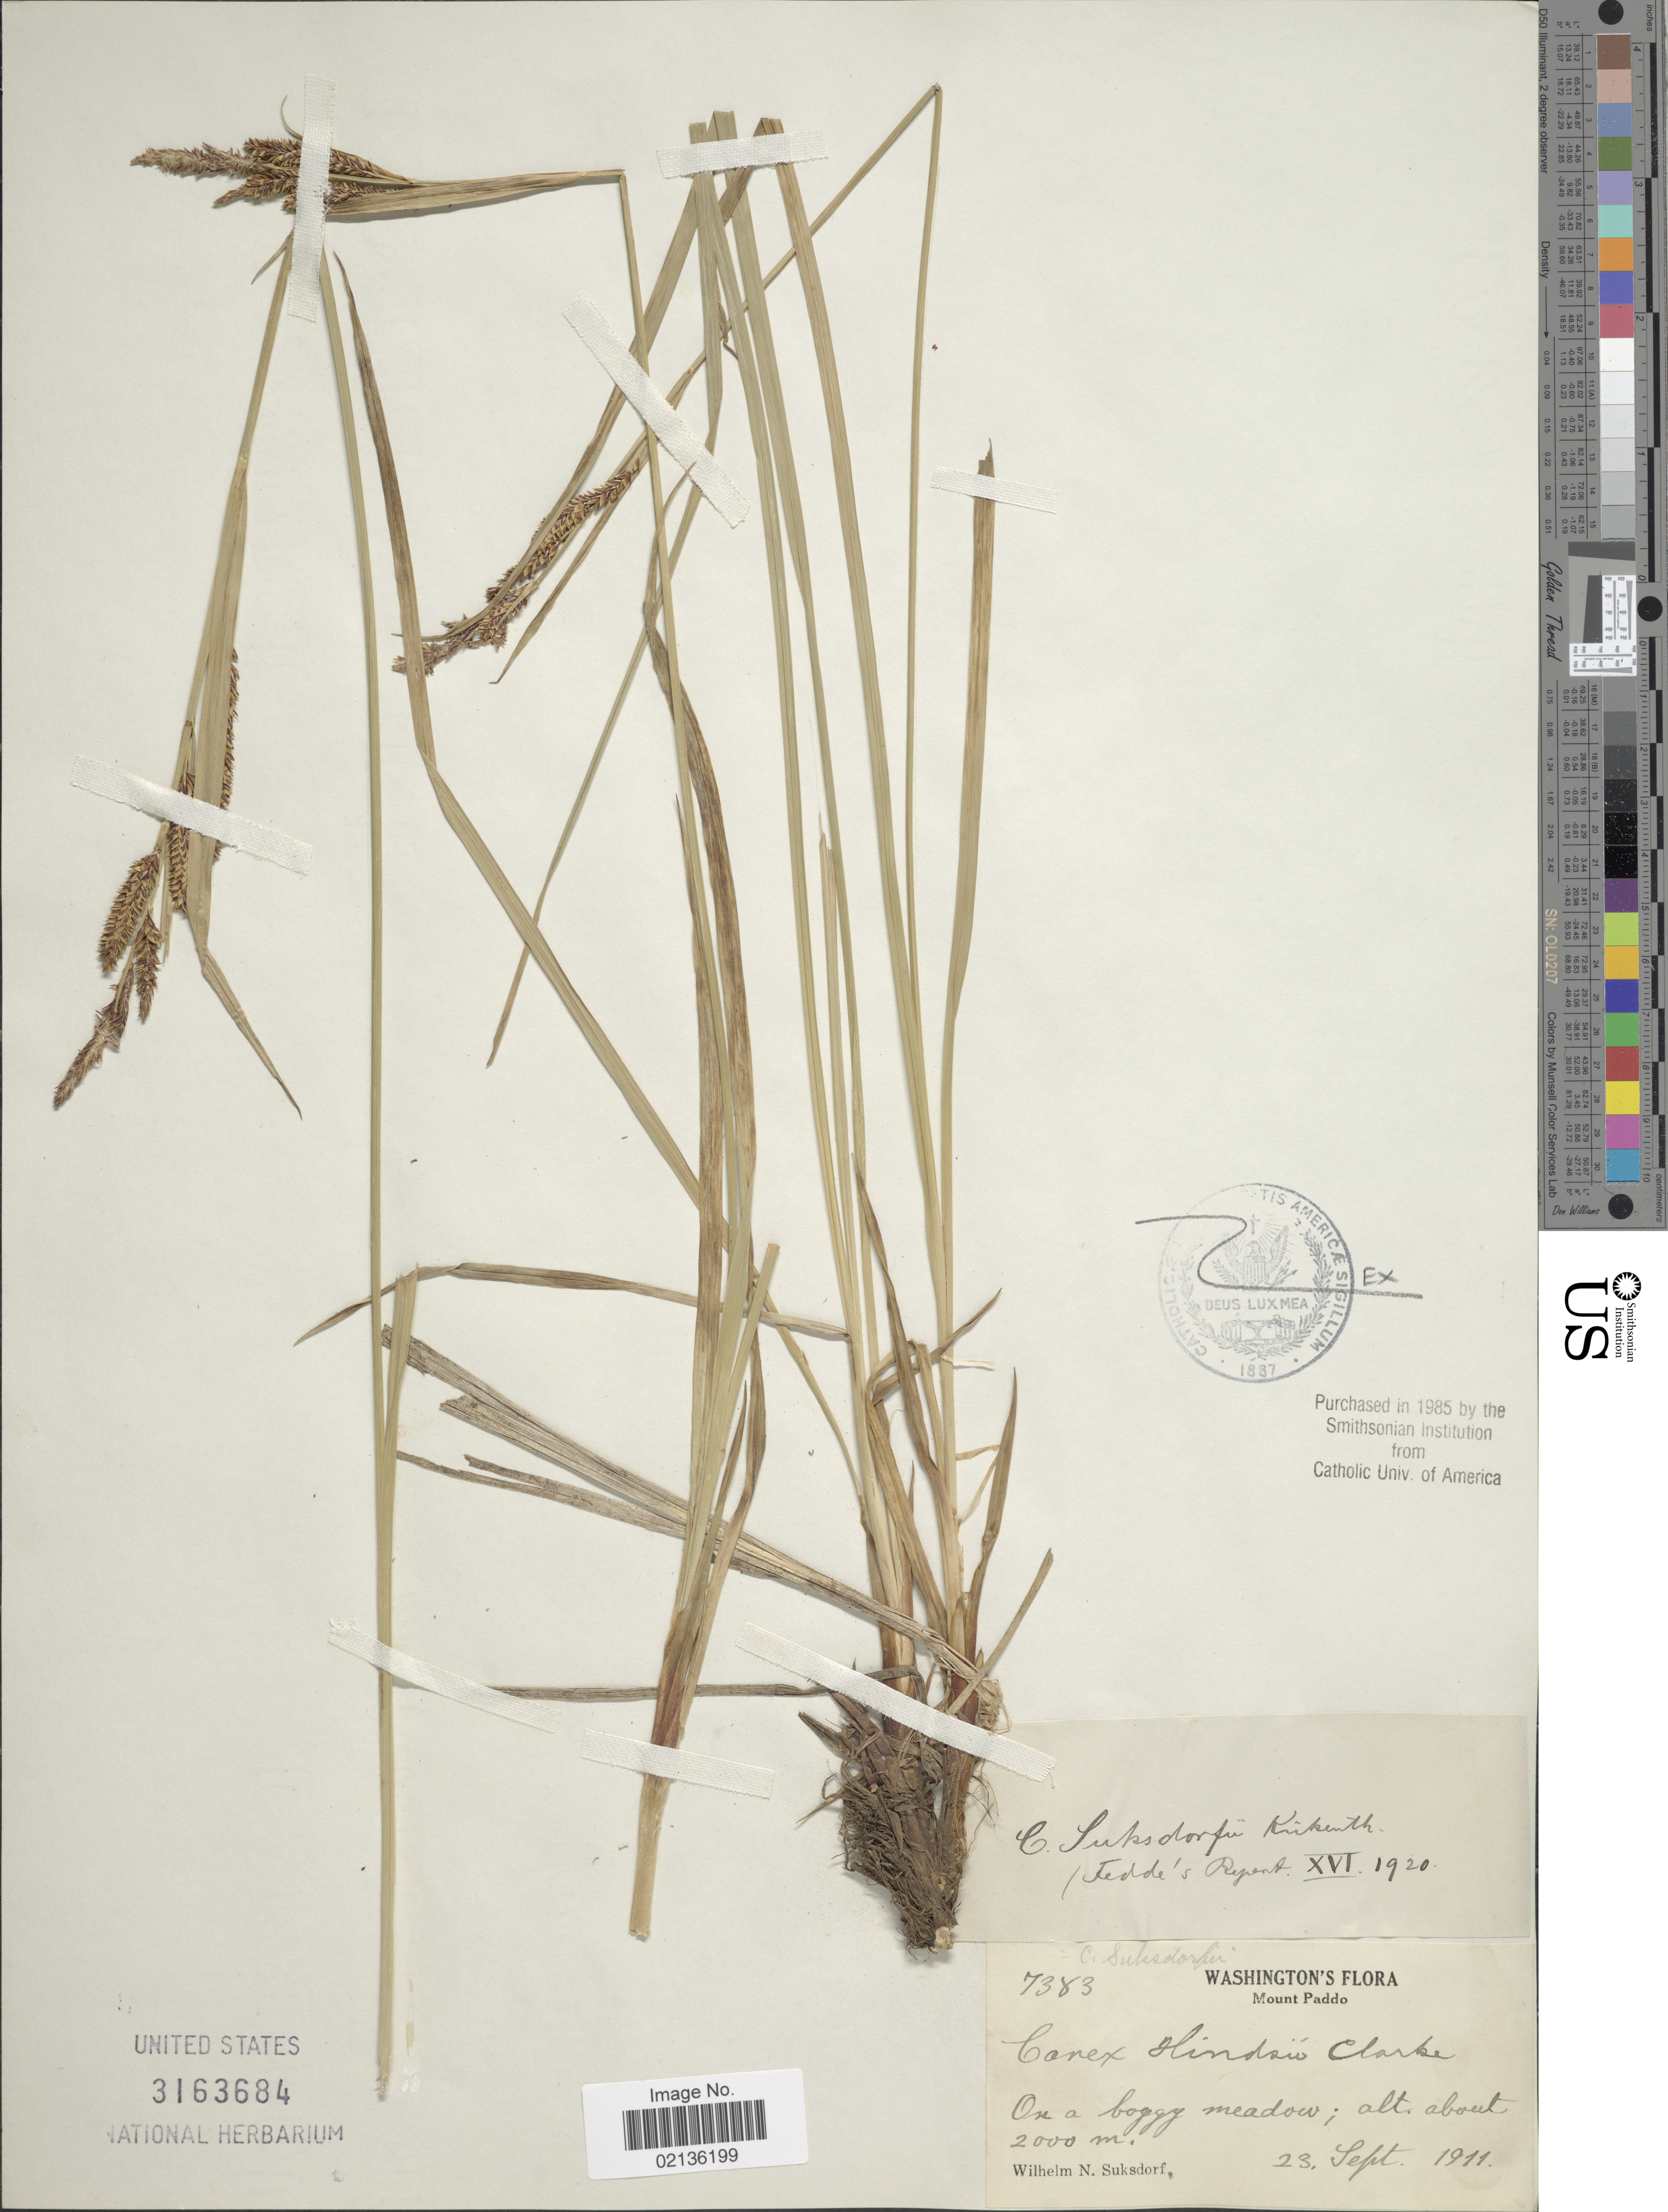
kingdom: Plantae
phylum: Tracheophyta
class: Liliopsida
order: Poales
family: Cyperaceae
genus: Carex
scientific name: Carex aquatilis var. aquatilis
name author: Wahlenb.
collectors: W. N. Suksdorf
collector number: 7383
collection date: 1911-09-23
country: United States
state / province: Washington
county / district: Skamania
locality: Mount Paddo,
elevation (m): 2000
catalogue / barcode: US 3163684